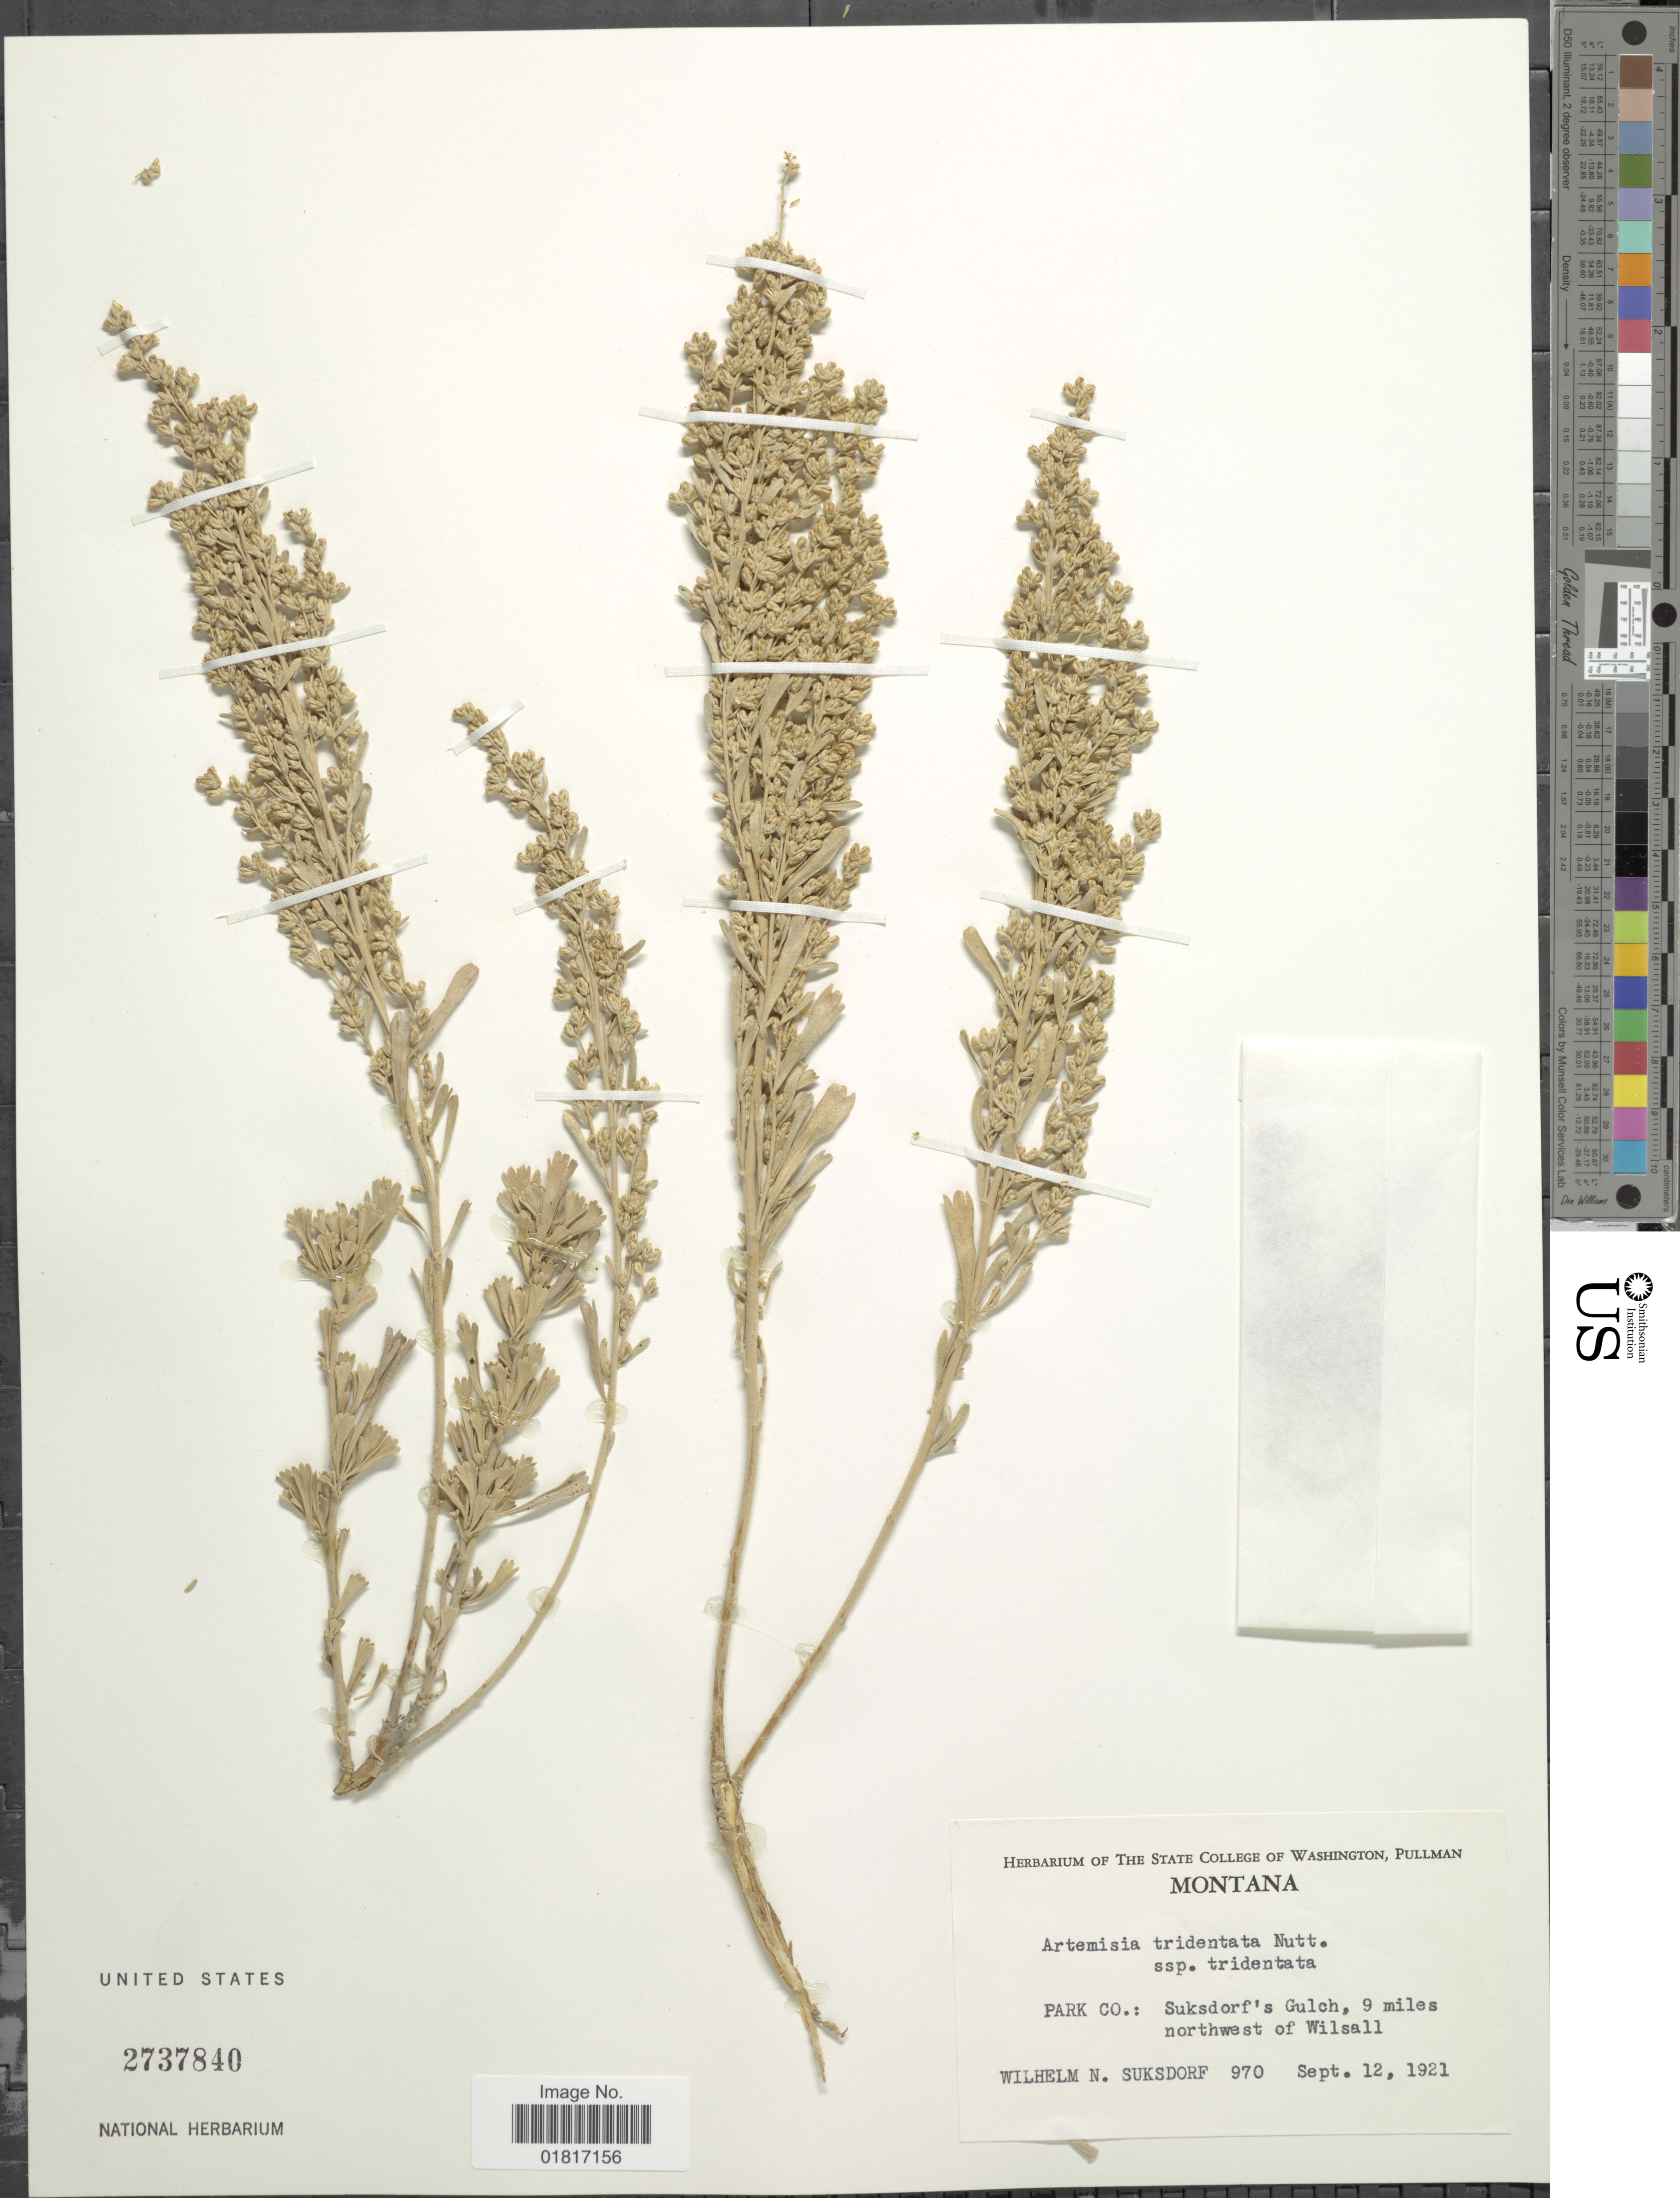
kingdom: Plantae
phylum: Tracheophyta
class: Magnoliopsida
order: Asterales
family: Asteraceae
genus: Artemisia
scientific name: Artemisia tridentata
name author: Nutt.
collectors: W. N. Suksdorf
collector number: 970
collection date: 1921-09-12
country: United States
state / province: Montana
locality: Park Co: Suksdorf's Gulch, 9 miles northwest of Wilsall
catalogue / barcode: US 2737840